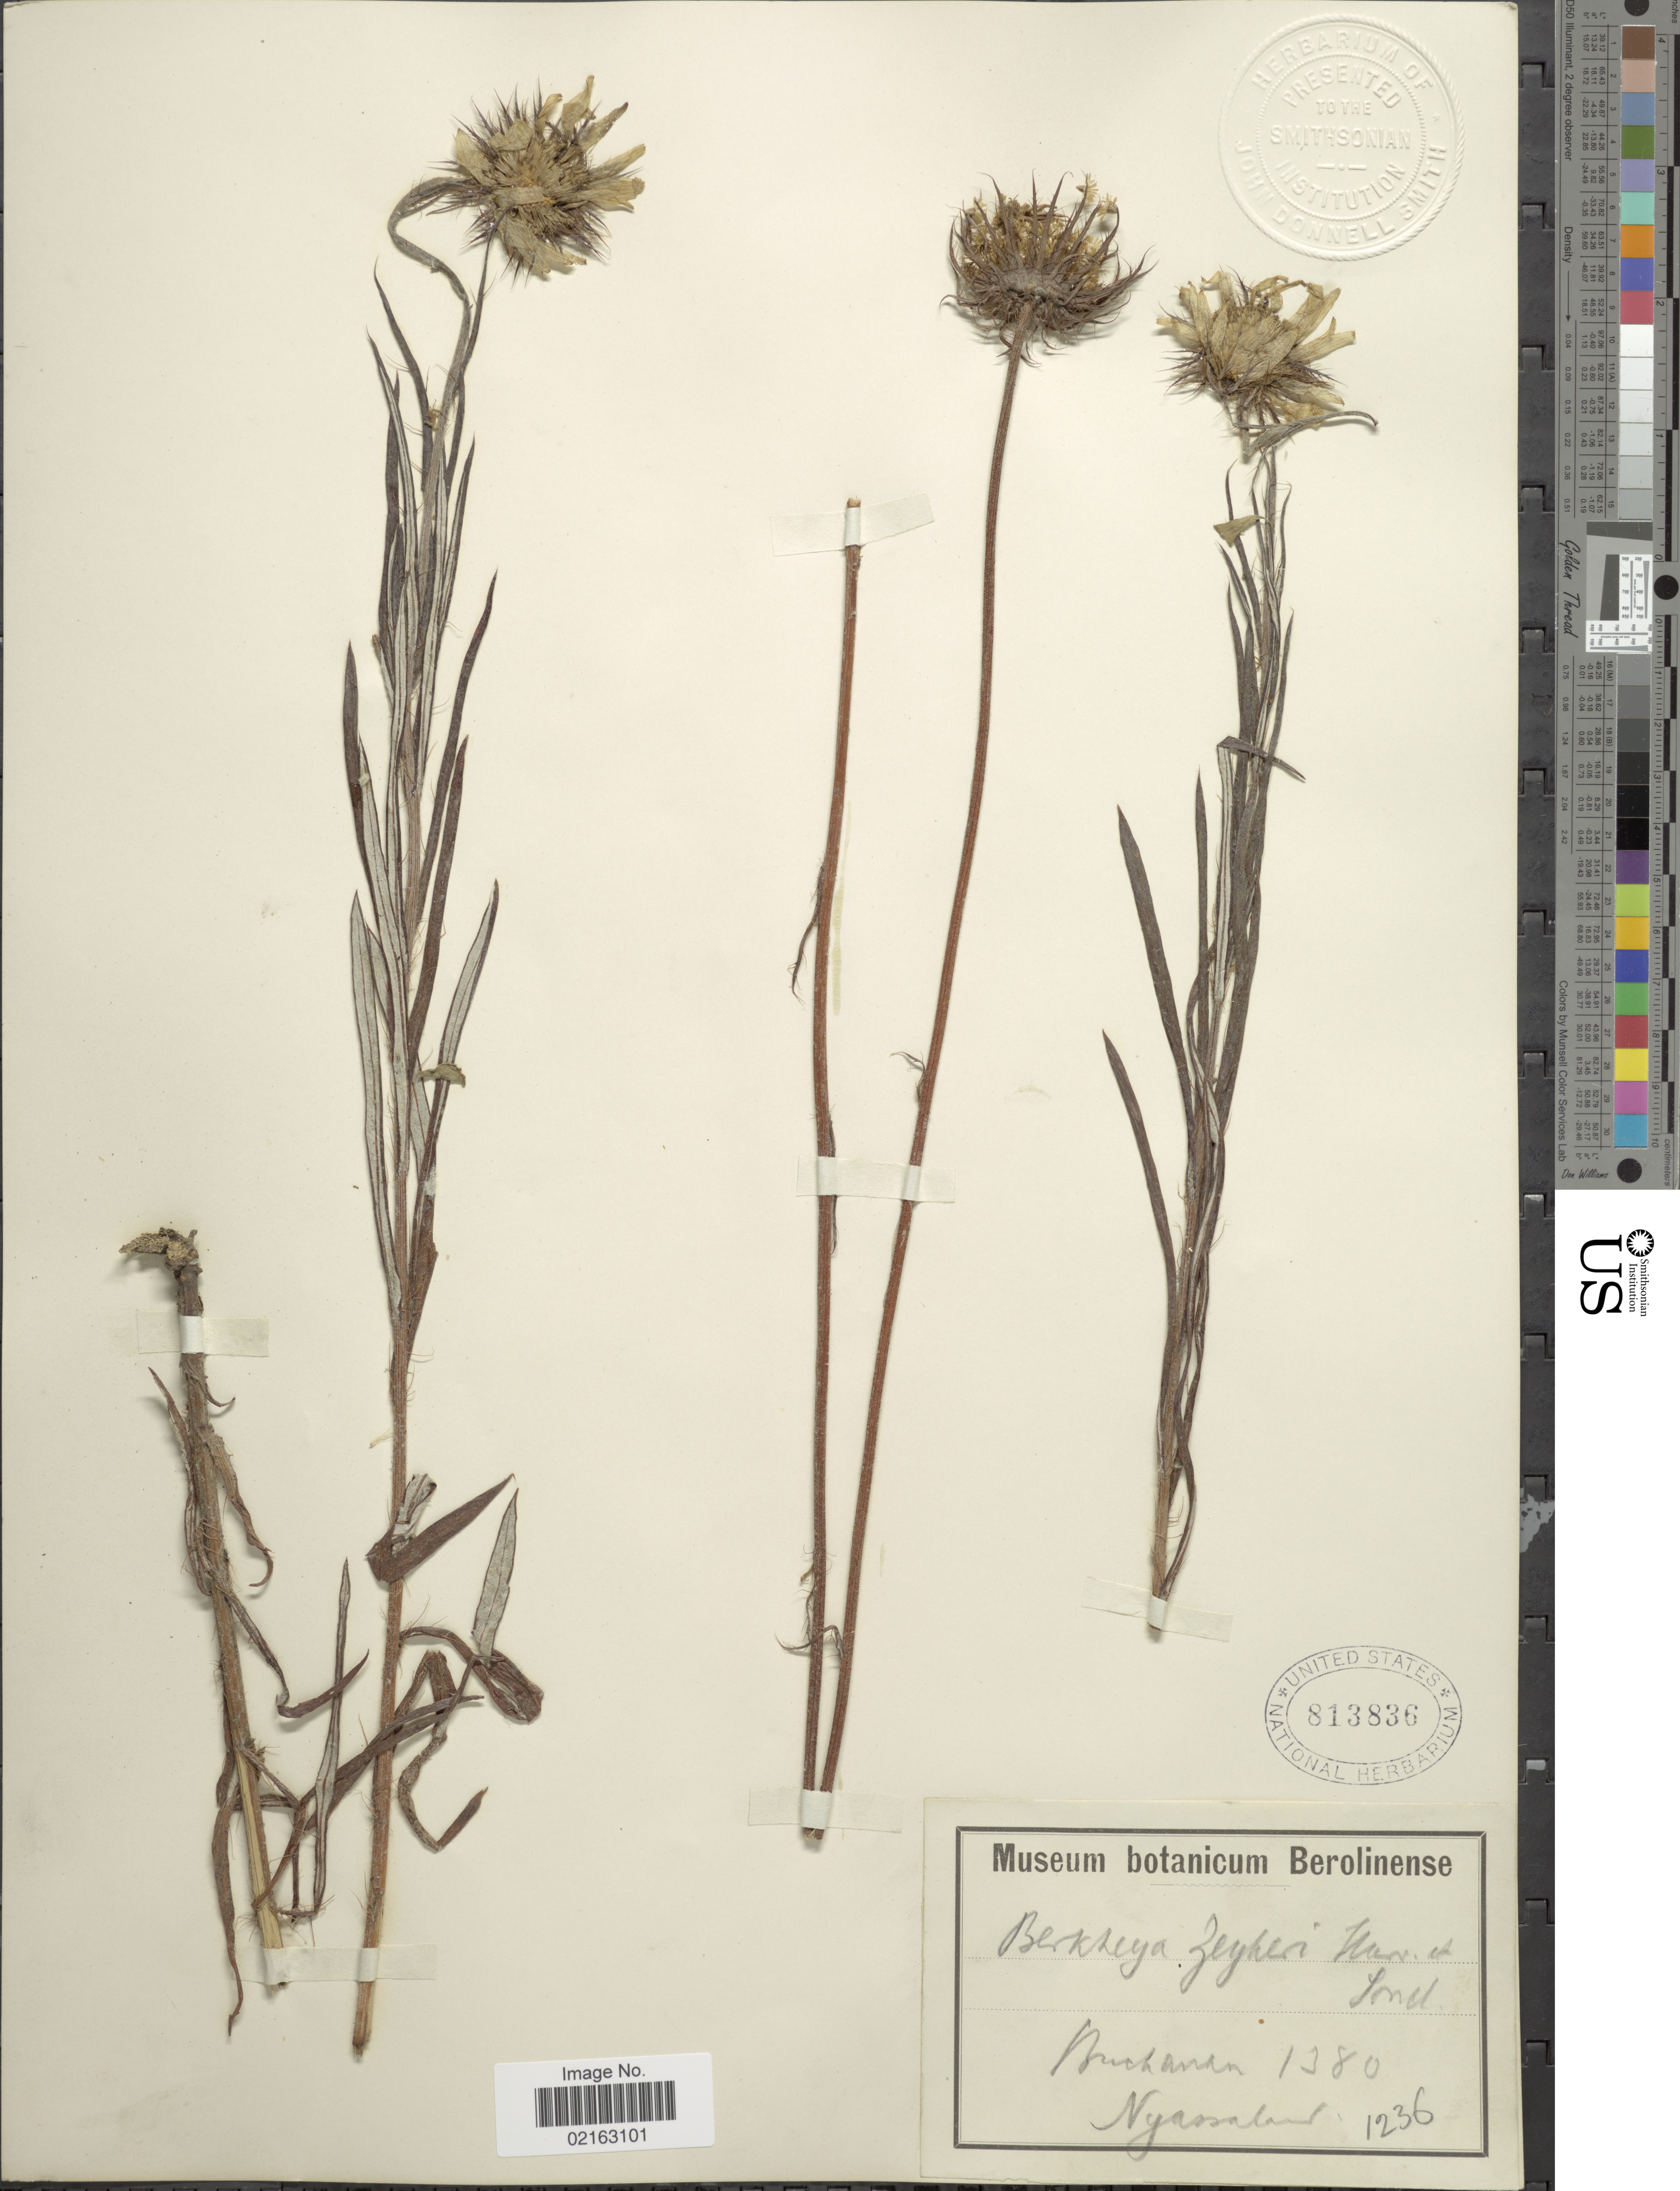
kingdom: Plantae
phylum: Tracheophyta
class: Magnoliopsida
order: Asterales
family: Asteraceae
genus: Berkheya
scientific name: Berkheya zeyheri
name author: (Sond. & Harv.) Oliv. & Hiern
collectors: -. Buchanan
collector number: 1380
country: Malawi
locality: Nyasaland.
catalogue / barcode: US 813836